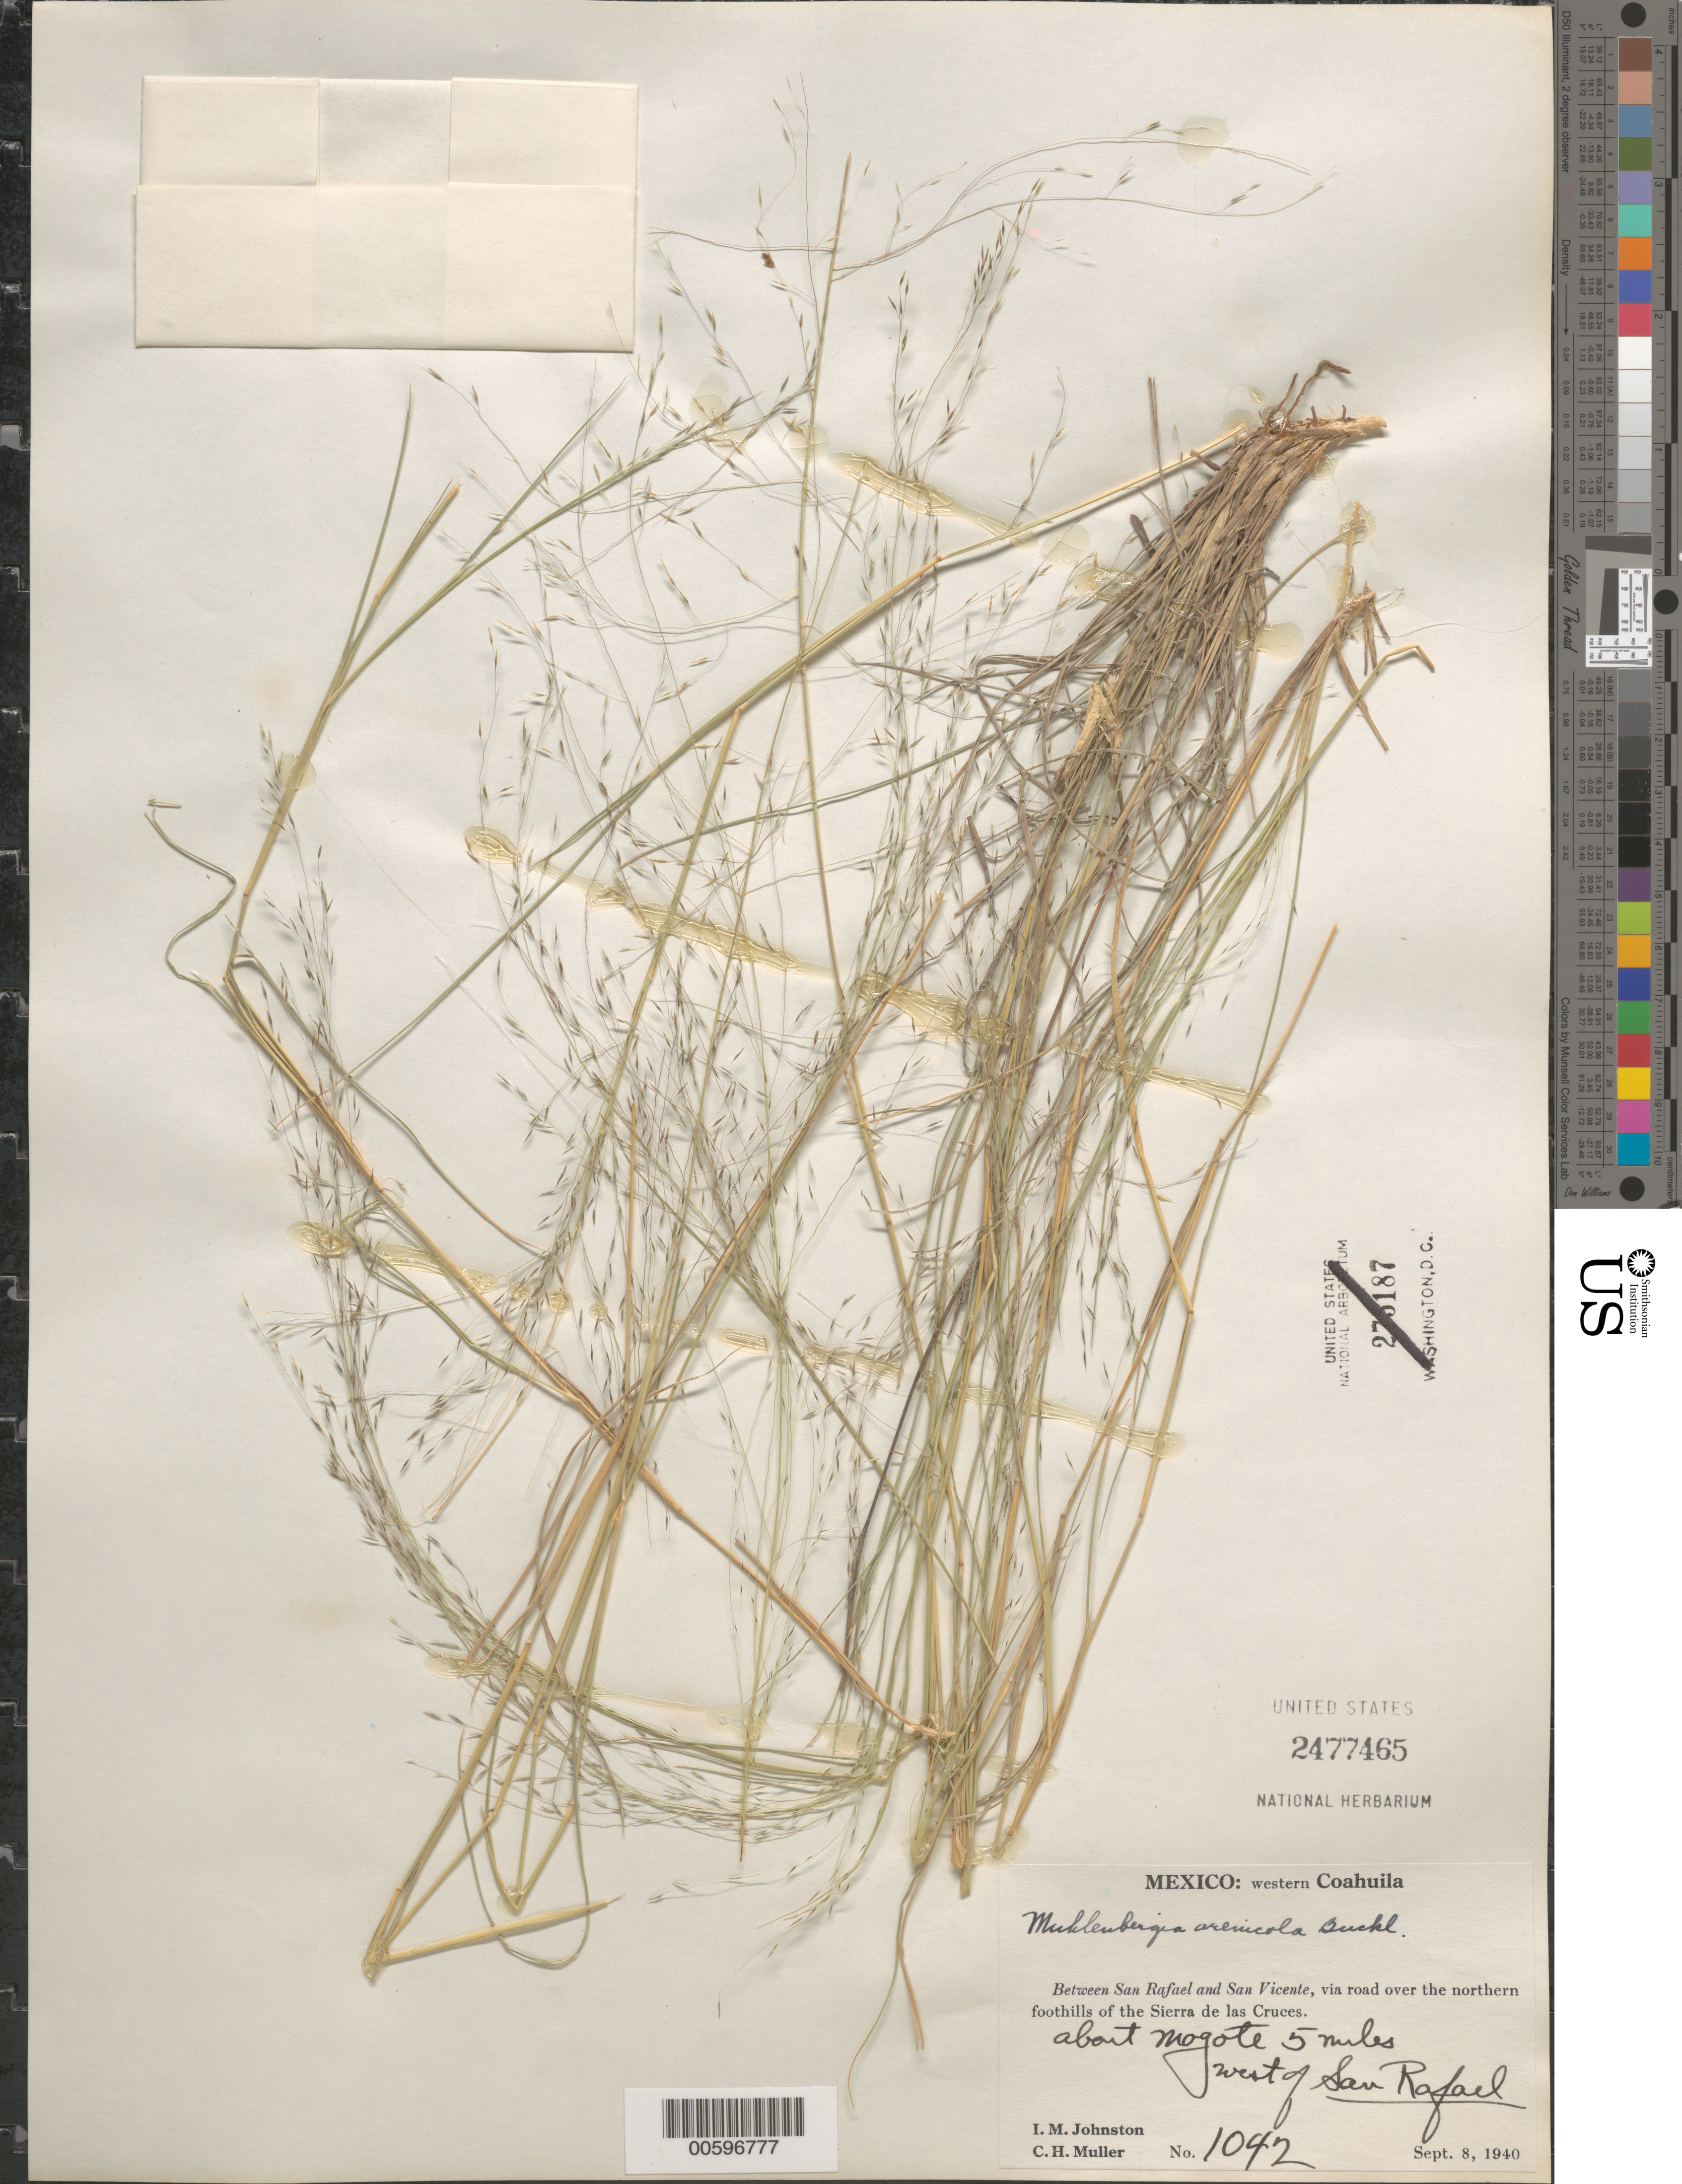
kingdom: Plantae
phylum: Tracheophyta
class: Liliopsida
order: Poales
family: Poaceae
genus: Muhlenbergia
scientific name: Muhlenbergia arenicola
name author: Buckley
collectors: I.M. Johnston & C. H. Müller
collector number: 1042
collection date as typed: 8 Sep 1940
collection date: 1940-09-08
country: Mexico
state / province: Coahuila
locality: Between San Rafael & San Vicente, via rd over northern foothills of Sierra de las Cruces, ca. Mogote, 5 mi W of San Rafael.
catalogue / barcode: US 2477465